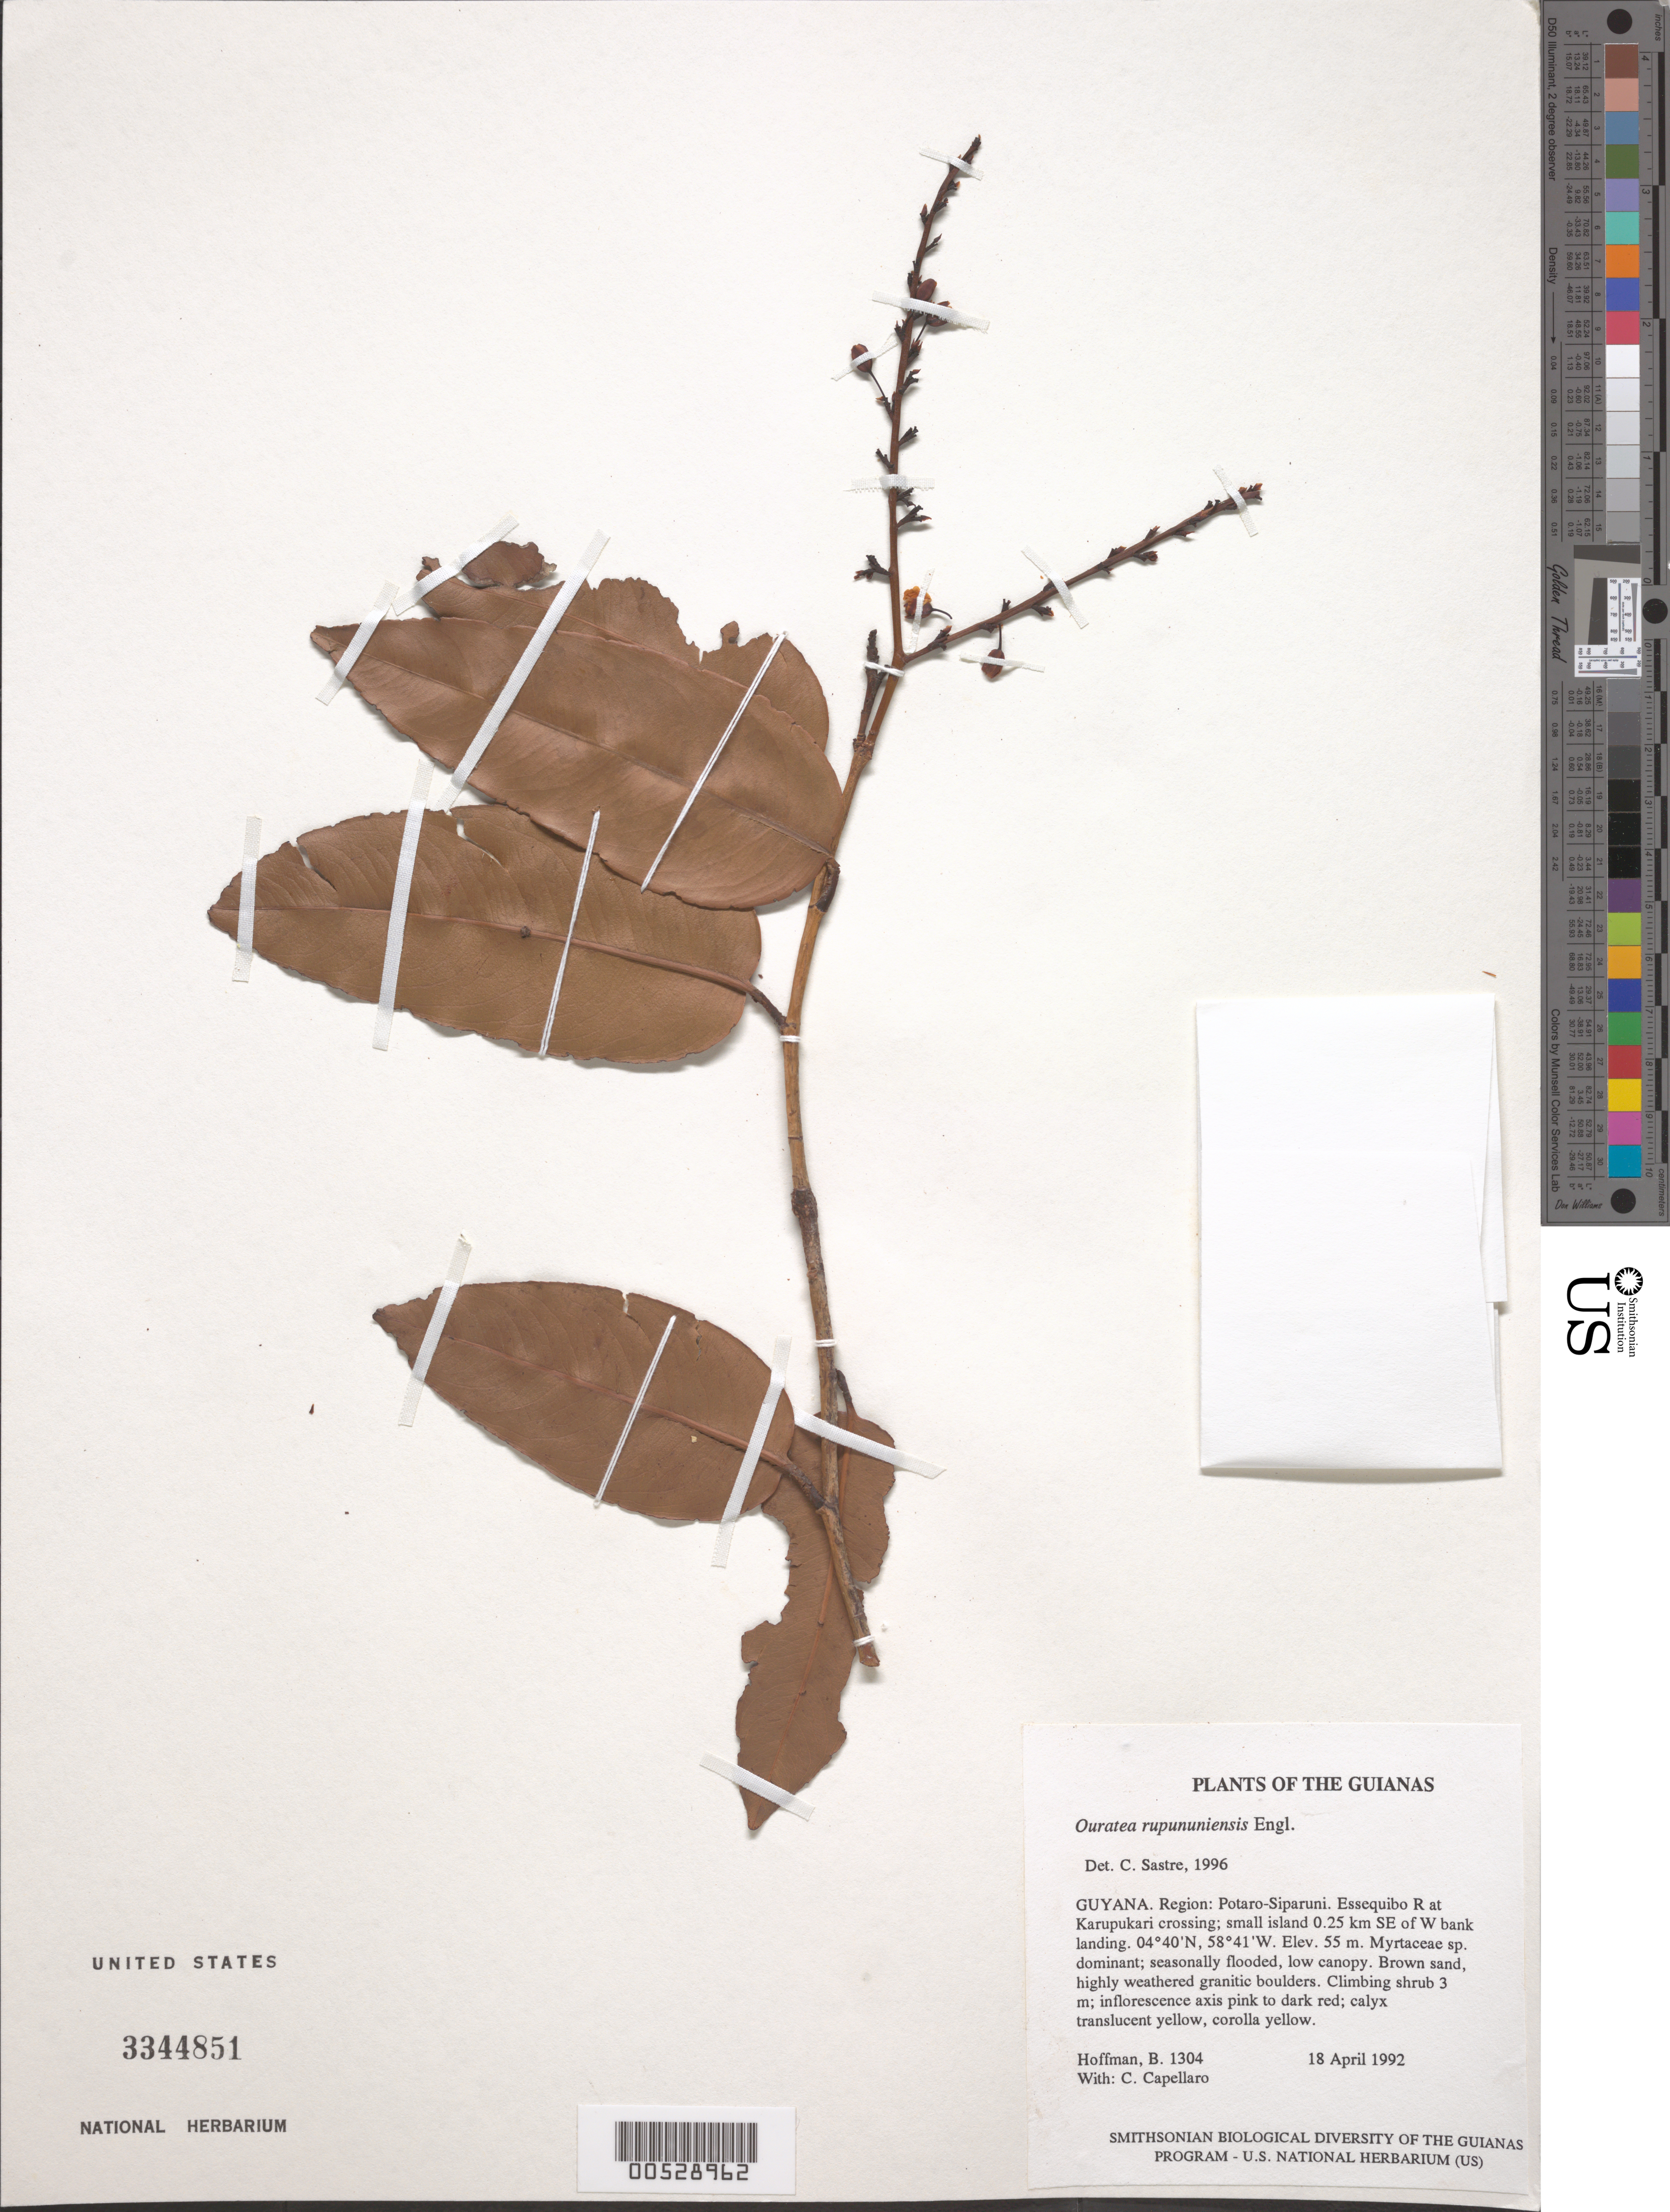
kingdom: Plantae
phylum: Tracheophyta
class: Magnoliopsida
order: Malpighiales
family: Ochnaceae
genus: Ouratea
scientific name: Ouratea rupununiensis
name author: Klotzsch ex Engl.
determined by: Sastre, C. H. L.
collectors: B. Hoffman & C. Capellaro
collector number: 1304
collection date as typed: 18 April 1992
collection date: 1992-04-18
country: Guyana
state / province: Potaro-Siparuni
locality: Essequibo River at Karupukari crossing; beach on Indian House island, 1 km N. Iwokrama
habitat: Myrtaceae sp. dominant; seasonally flooded, low canopy. Brown sand, highly weathered granitic boulders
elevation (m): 55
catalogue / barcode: US 3344851